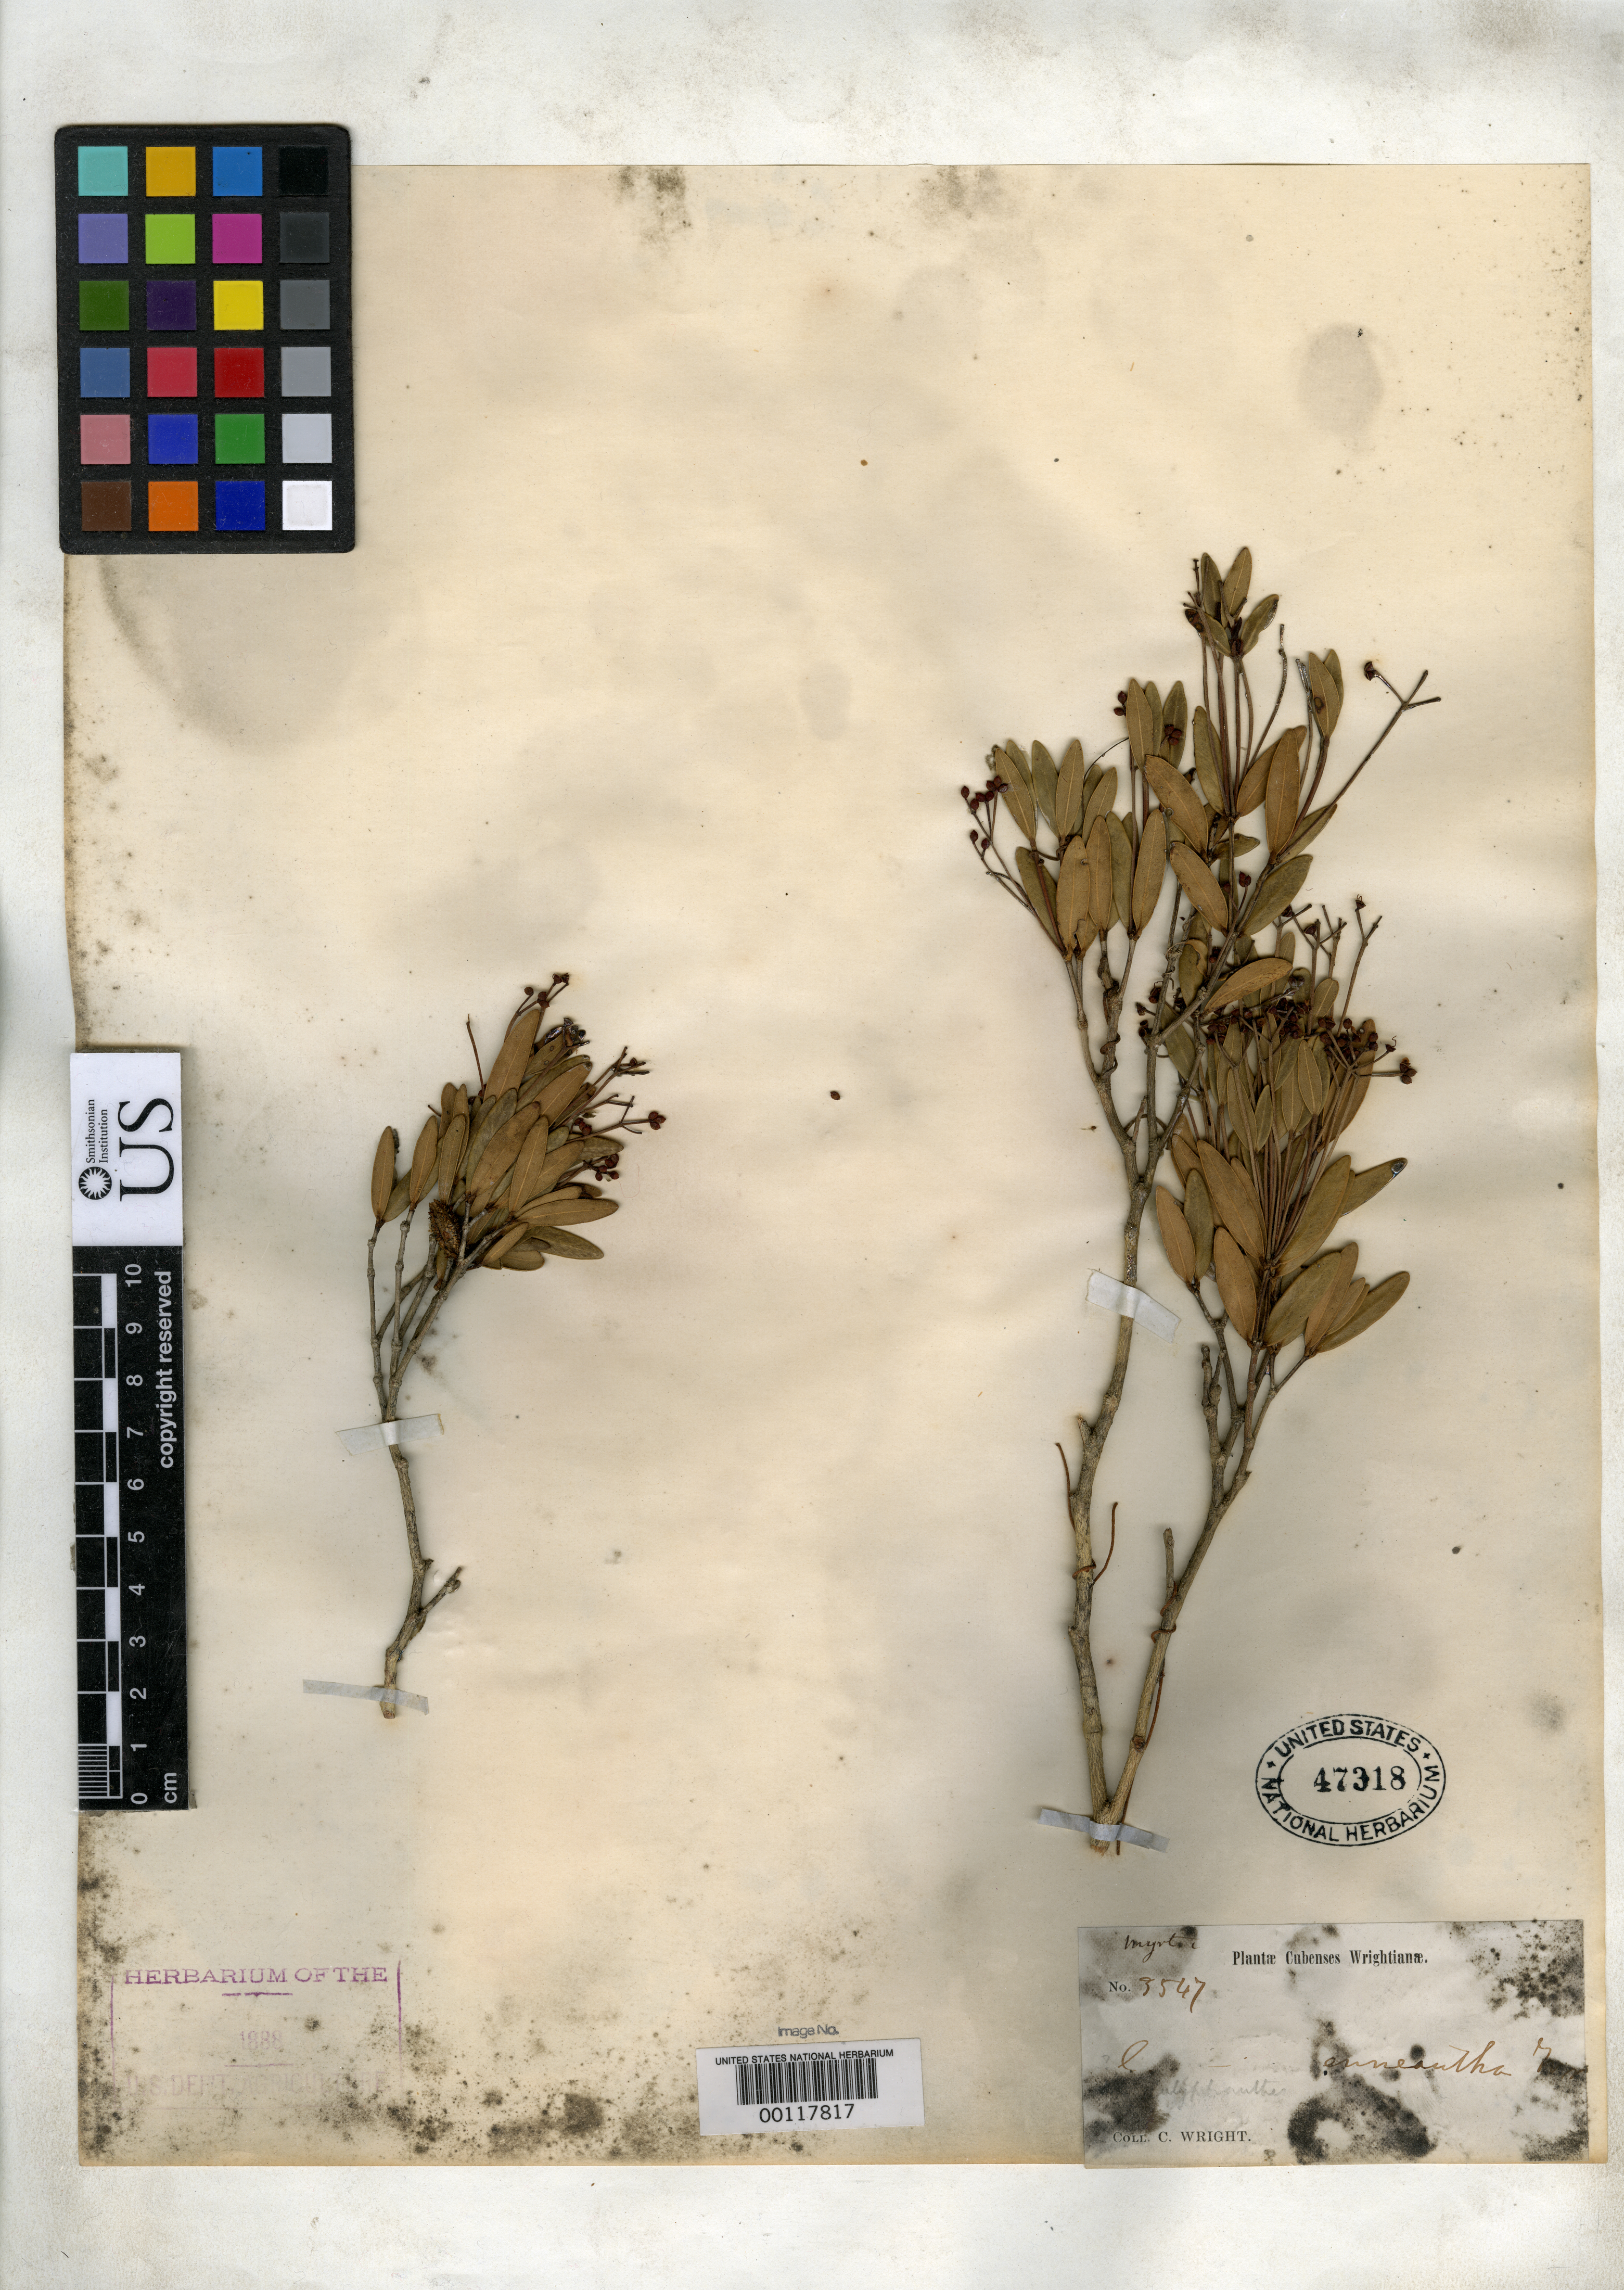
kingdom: Plantae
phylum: Tracheophyta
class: Magnoliopsida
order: Myrtales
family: Myrtaceae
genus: Calyptranthes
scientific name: Calyptranthes enneantha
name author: C. Wright in Sauvalle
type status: Type Collection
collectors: C. Wright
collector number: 3547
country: Cuba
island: Greater Antilles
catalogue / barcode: US 47318